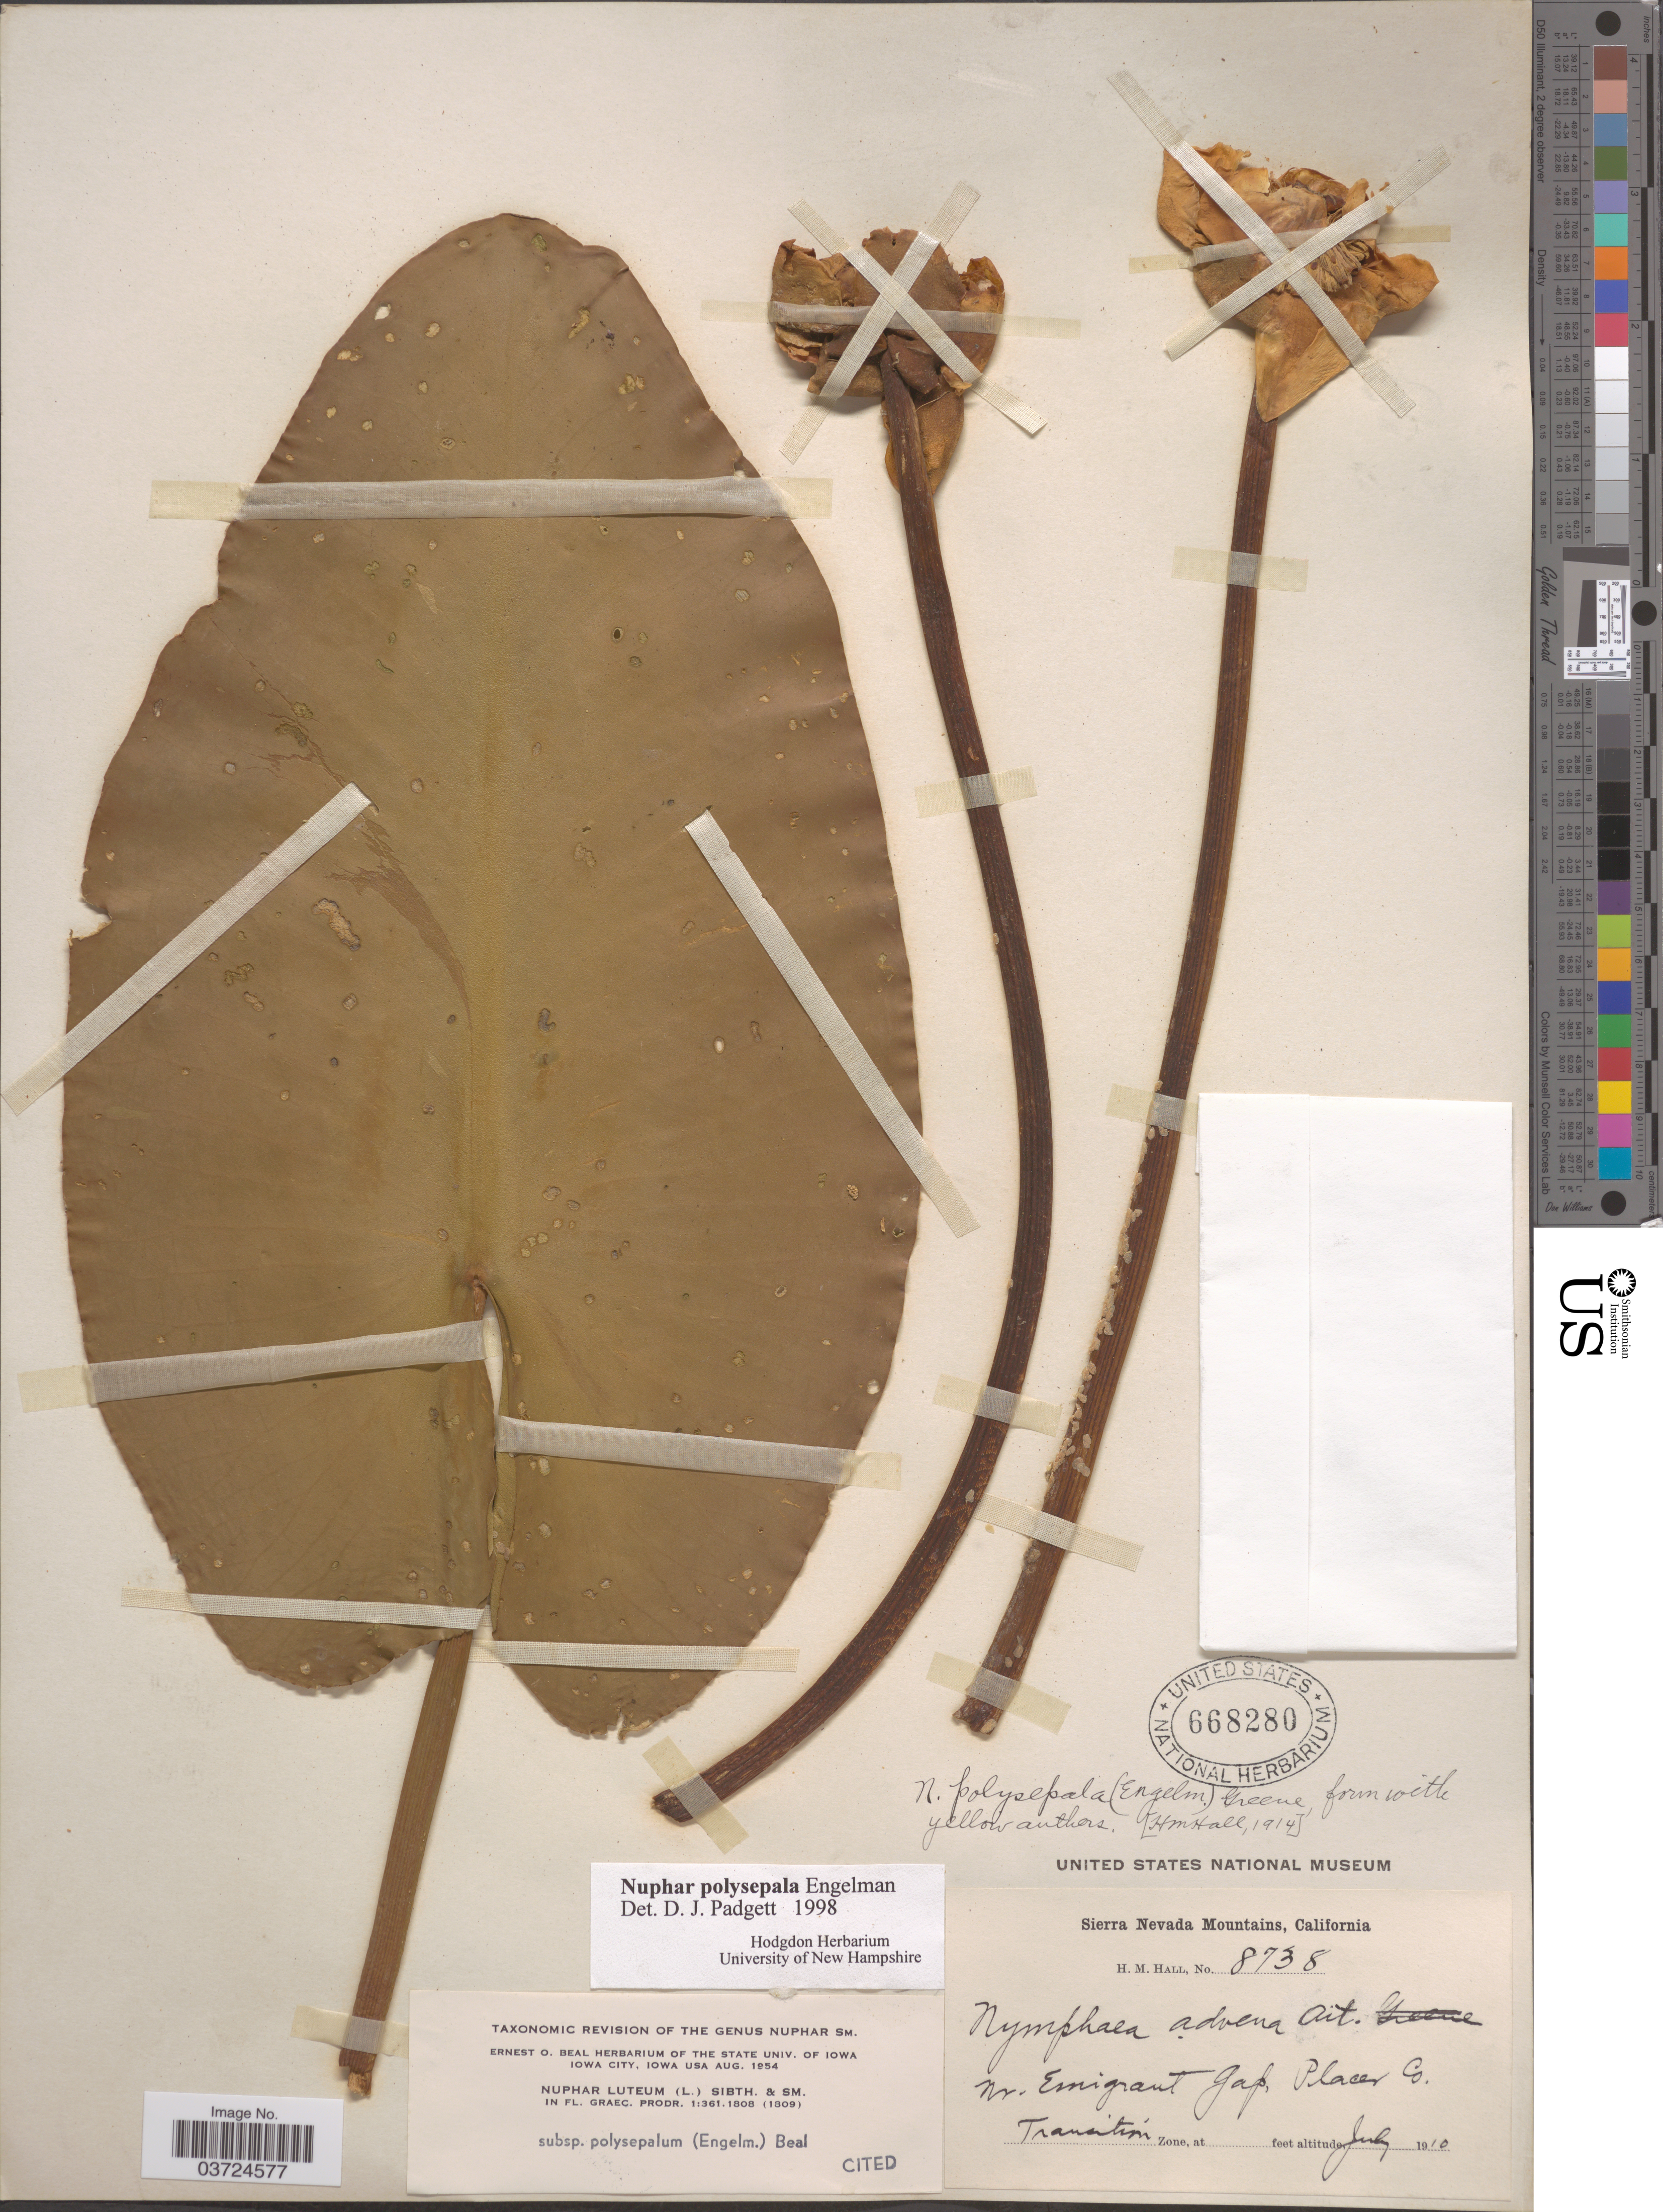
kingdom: Plantae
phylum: Tracheophyta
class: Magnoliopsida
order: Nymphaeales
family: Nymphaeaceae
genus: Nuphar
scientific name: Nuphar polysepala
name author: Englem.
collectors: H. M. Hall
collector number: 8738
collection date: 1910-07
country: United States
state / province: California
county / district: Placer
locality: Sierra Nevada Mountains. Nr. Emigrant Gap, Placer Co. Transition Zone.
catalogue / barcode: US 668280